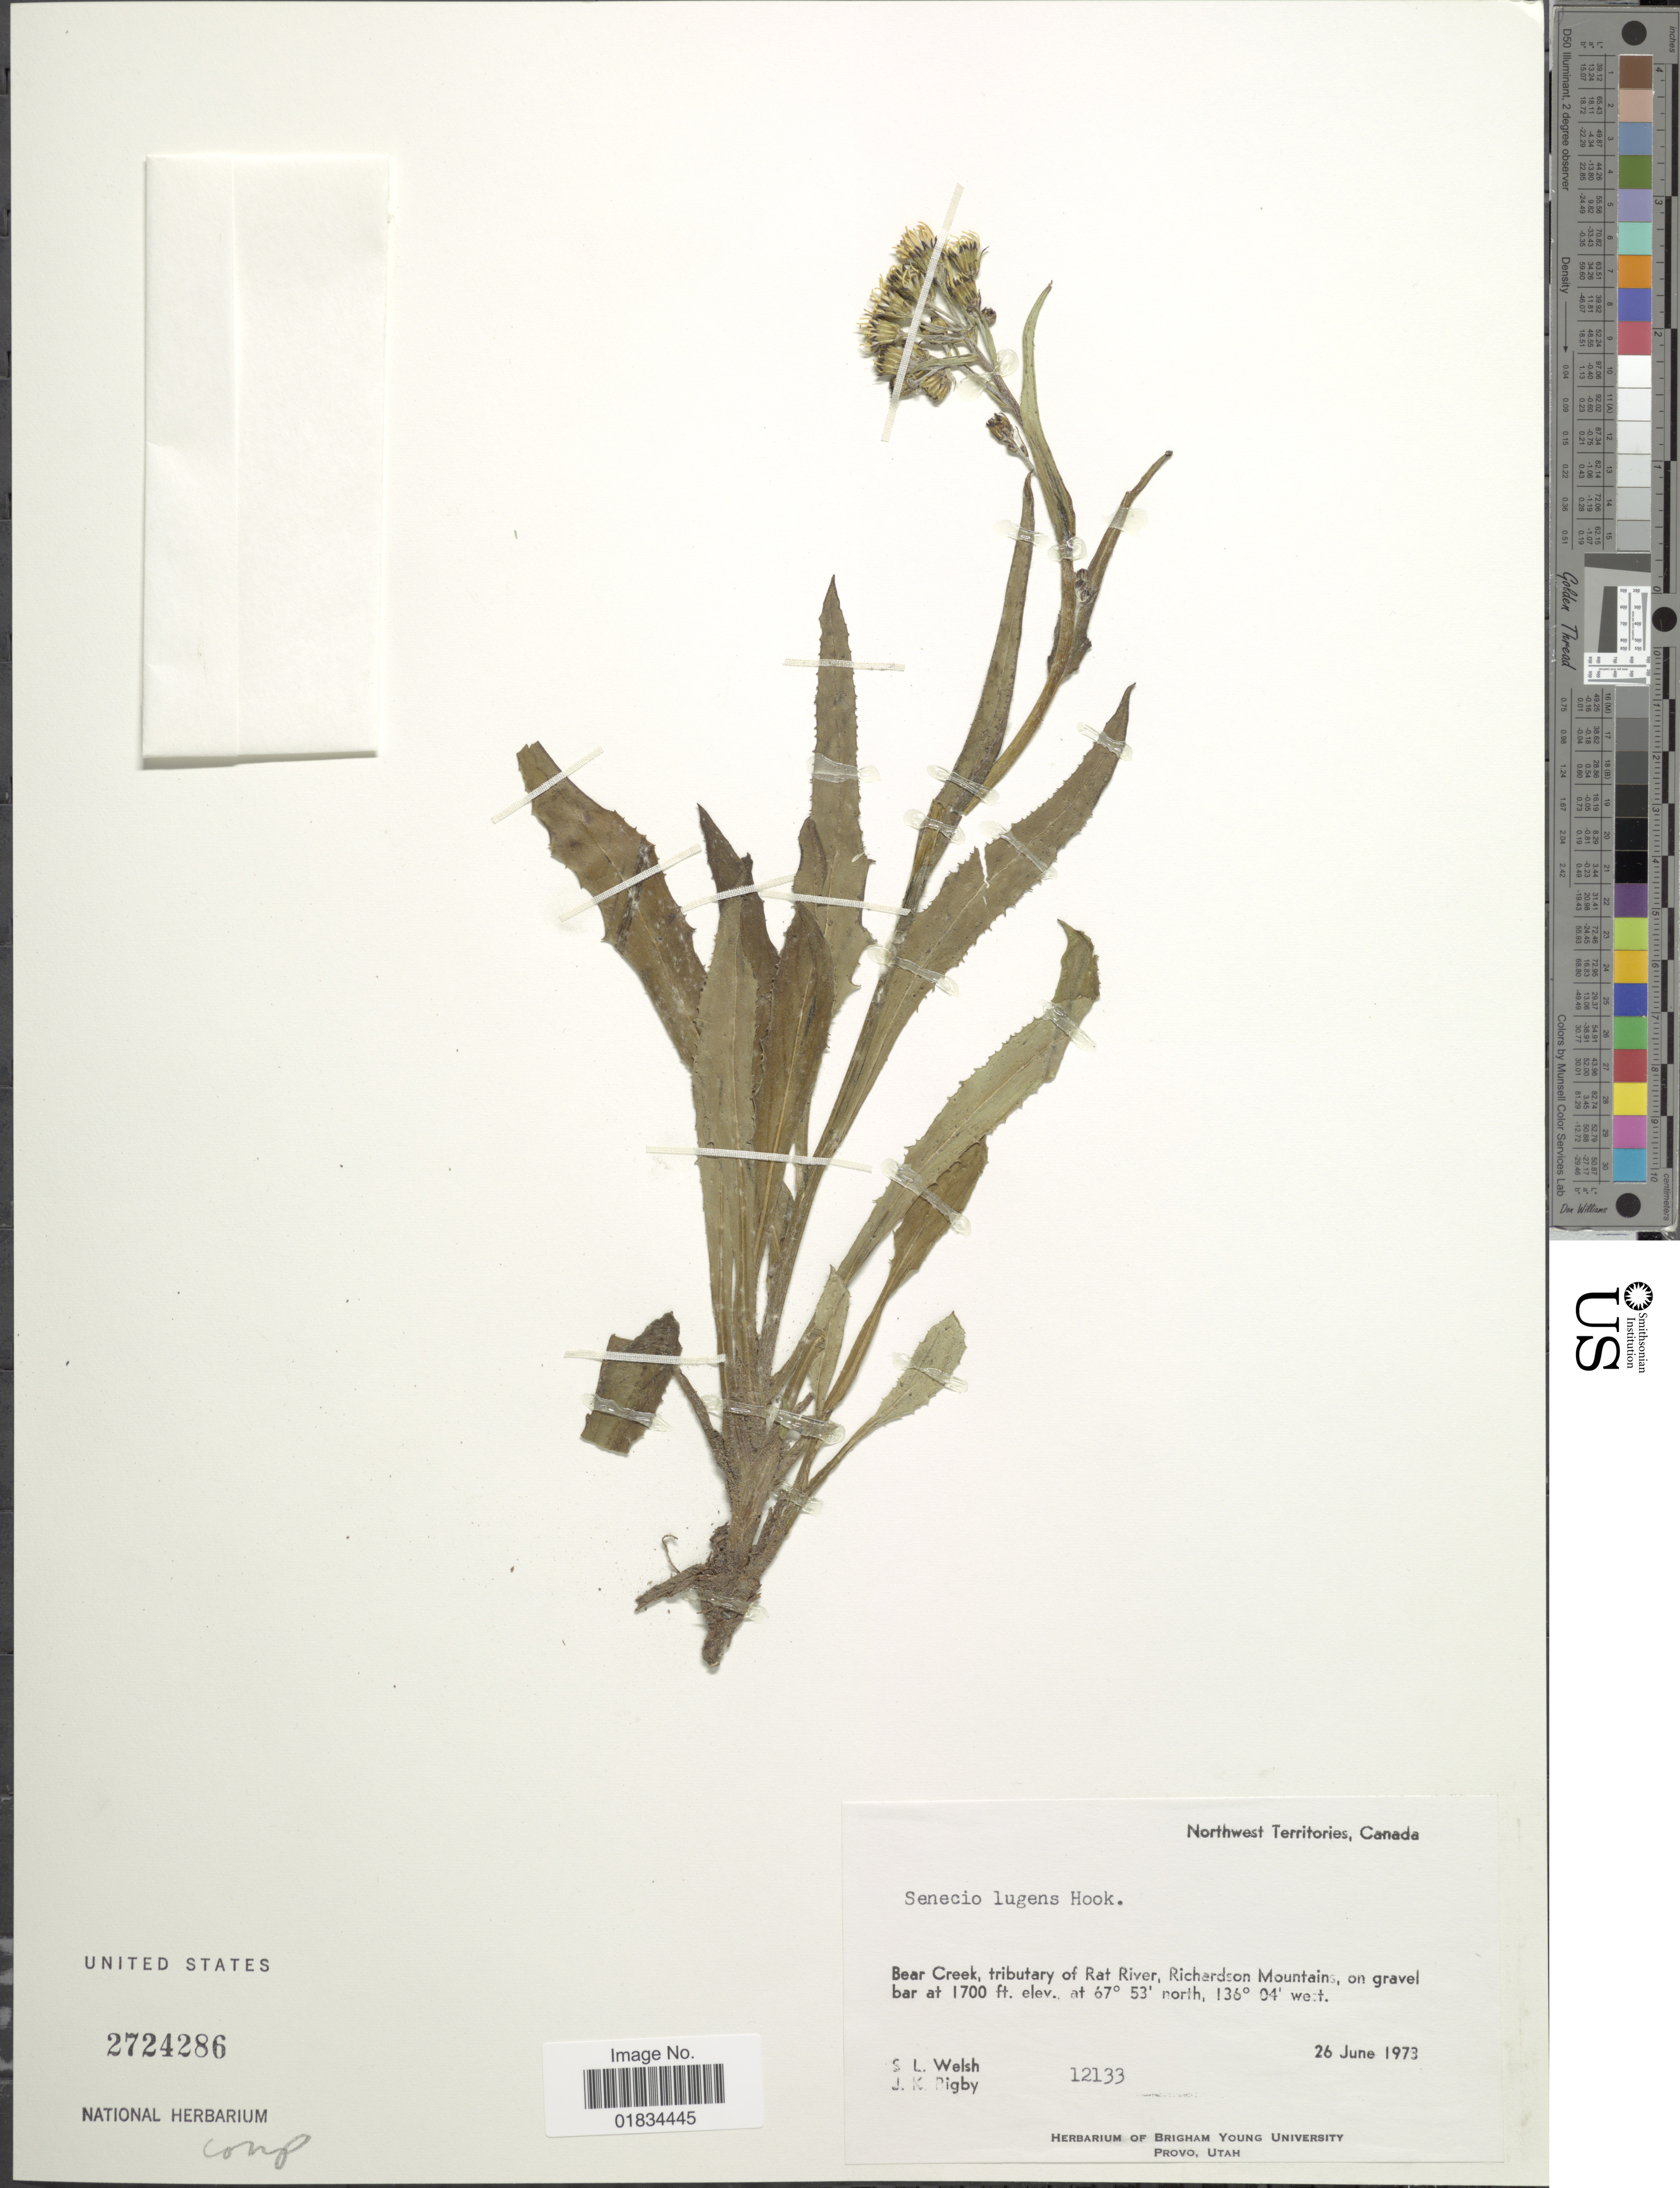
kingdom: Plantae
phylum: Tracheophyta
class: Magnoliopsida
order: Asterales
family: Asteraceae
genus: Senecio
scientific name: Senecio lugens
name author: Richardson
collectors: S. Welsh & J. Rigby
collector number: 12133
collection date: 1973-06-26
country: Canada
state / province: Northwest Territories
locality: Bear Creek, tributary of Rat river, Richardson Mountains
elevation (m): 518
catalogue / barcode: US 2724286